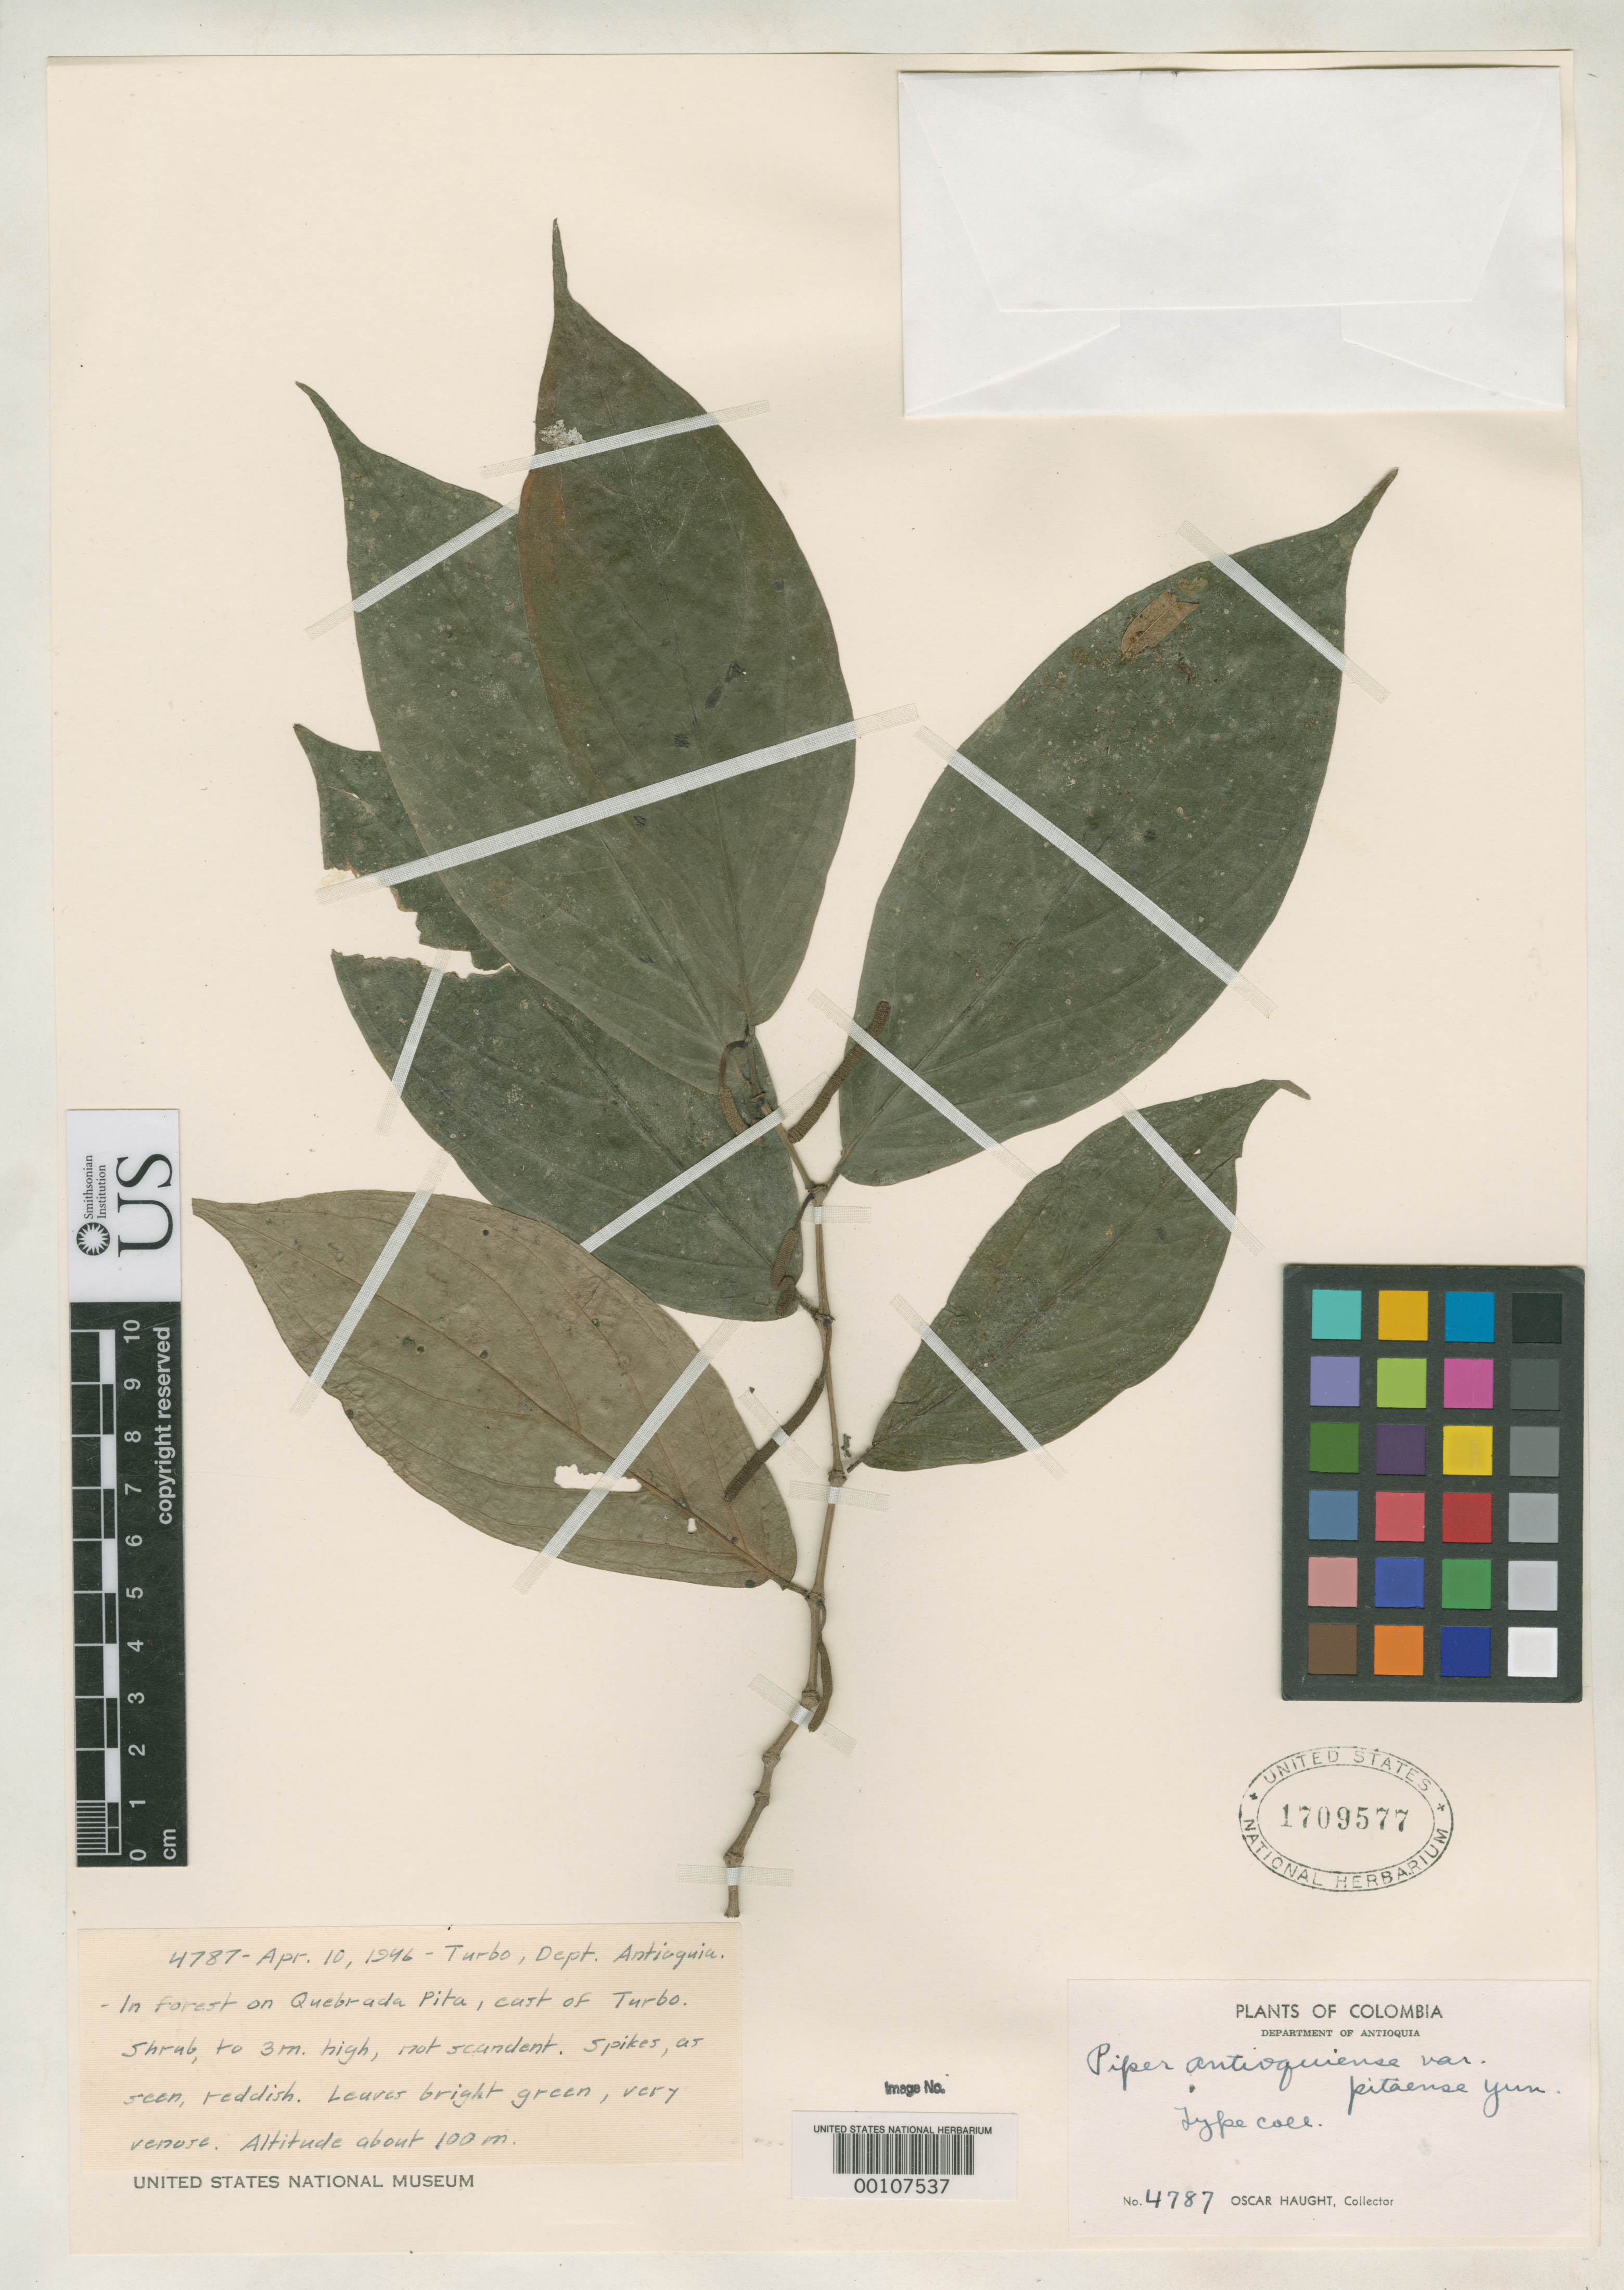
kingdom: Plantae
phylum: Tracheophyta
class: Magnoliopsida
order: Piperales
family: Piperaceae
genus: Piper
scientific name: Piper antioquiense var. pitaense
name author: Yunck. in Trel. & Yunck.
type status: Isolectotype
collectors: O. L. Haught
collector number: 4787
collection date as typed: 10 Apr 1946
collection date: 1946-04-10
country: Colombia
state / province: Antioquia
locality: E of Turbo, Quebrata Pita.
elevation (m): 100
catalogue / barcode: US 1709577